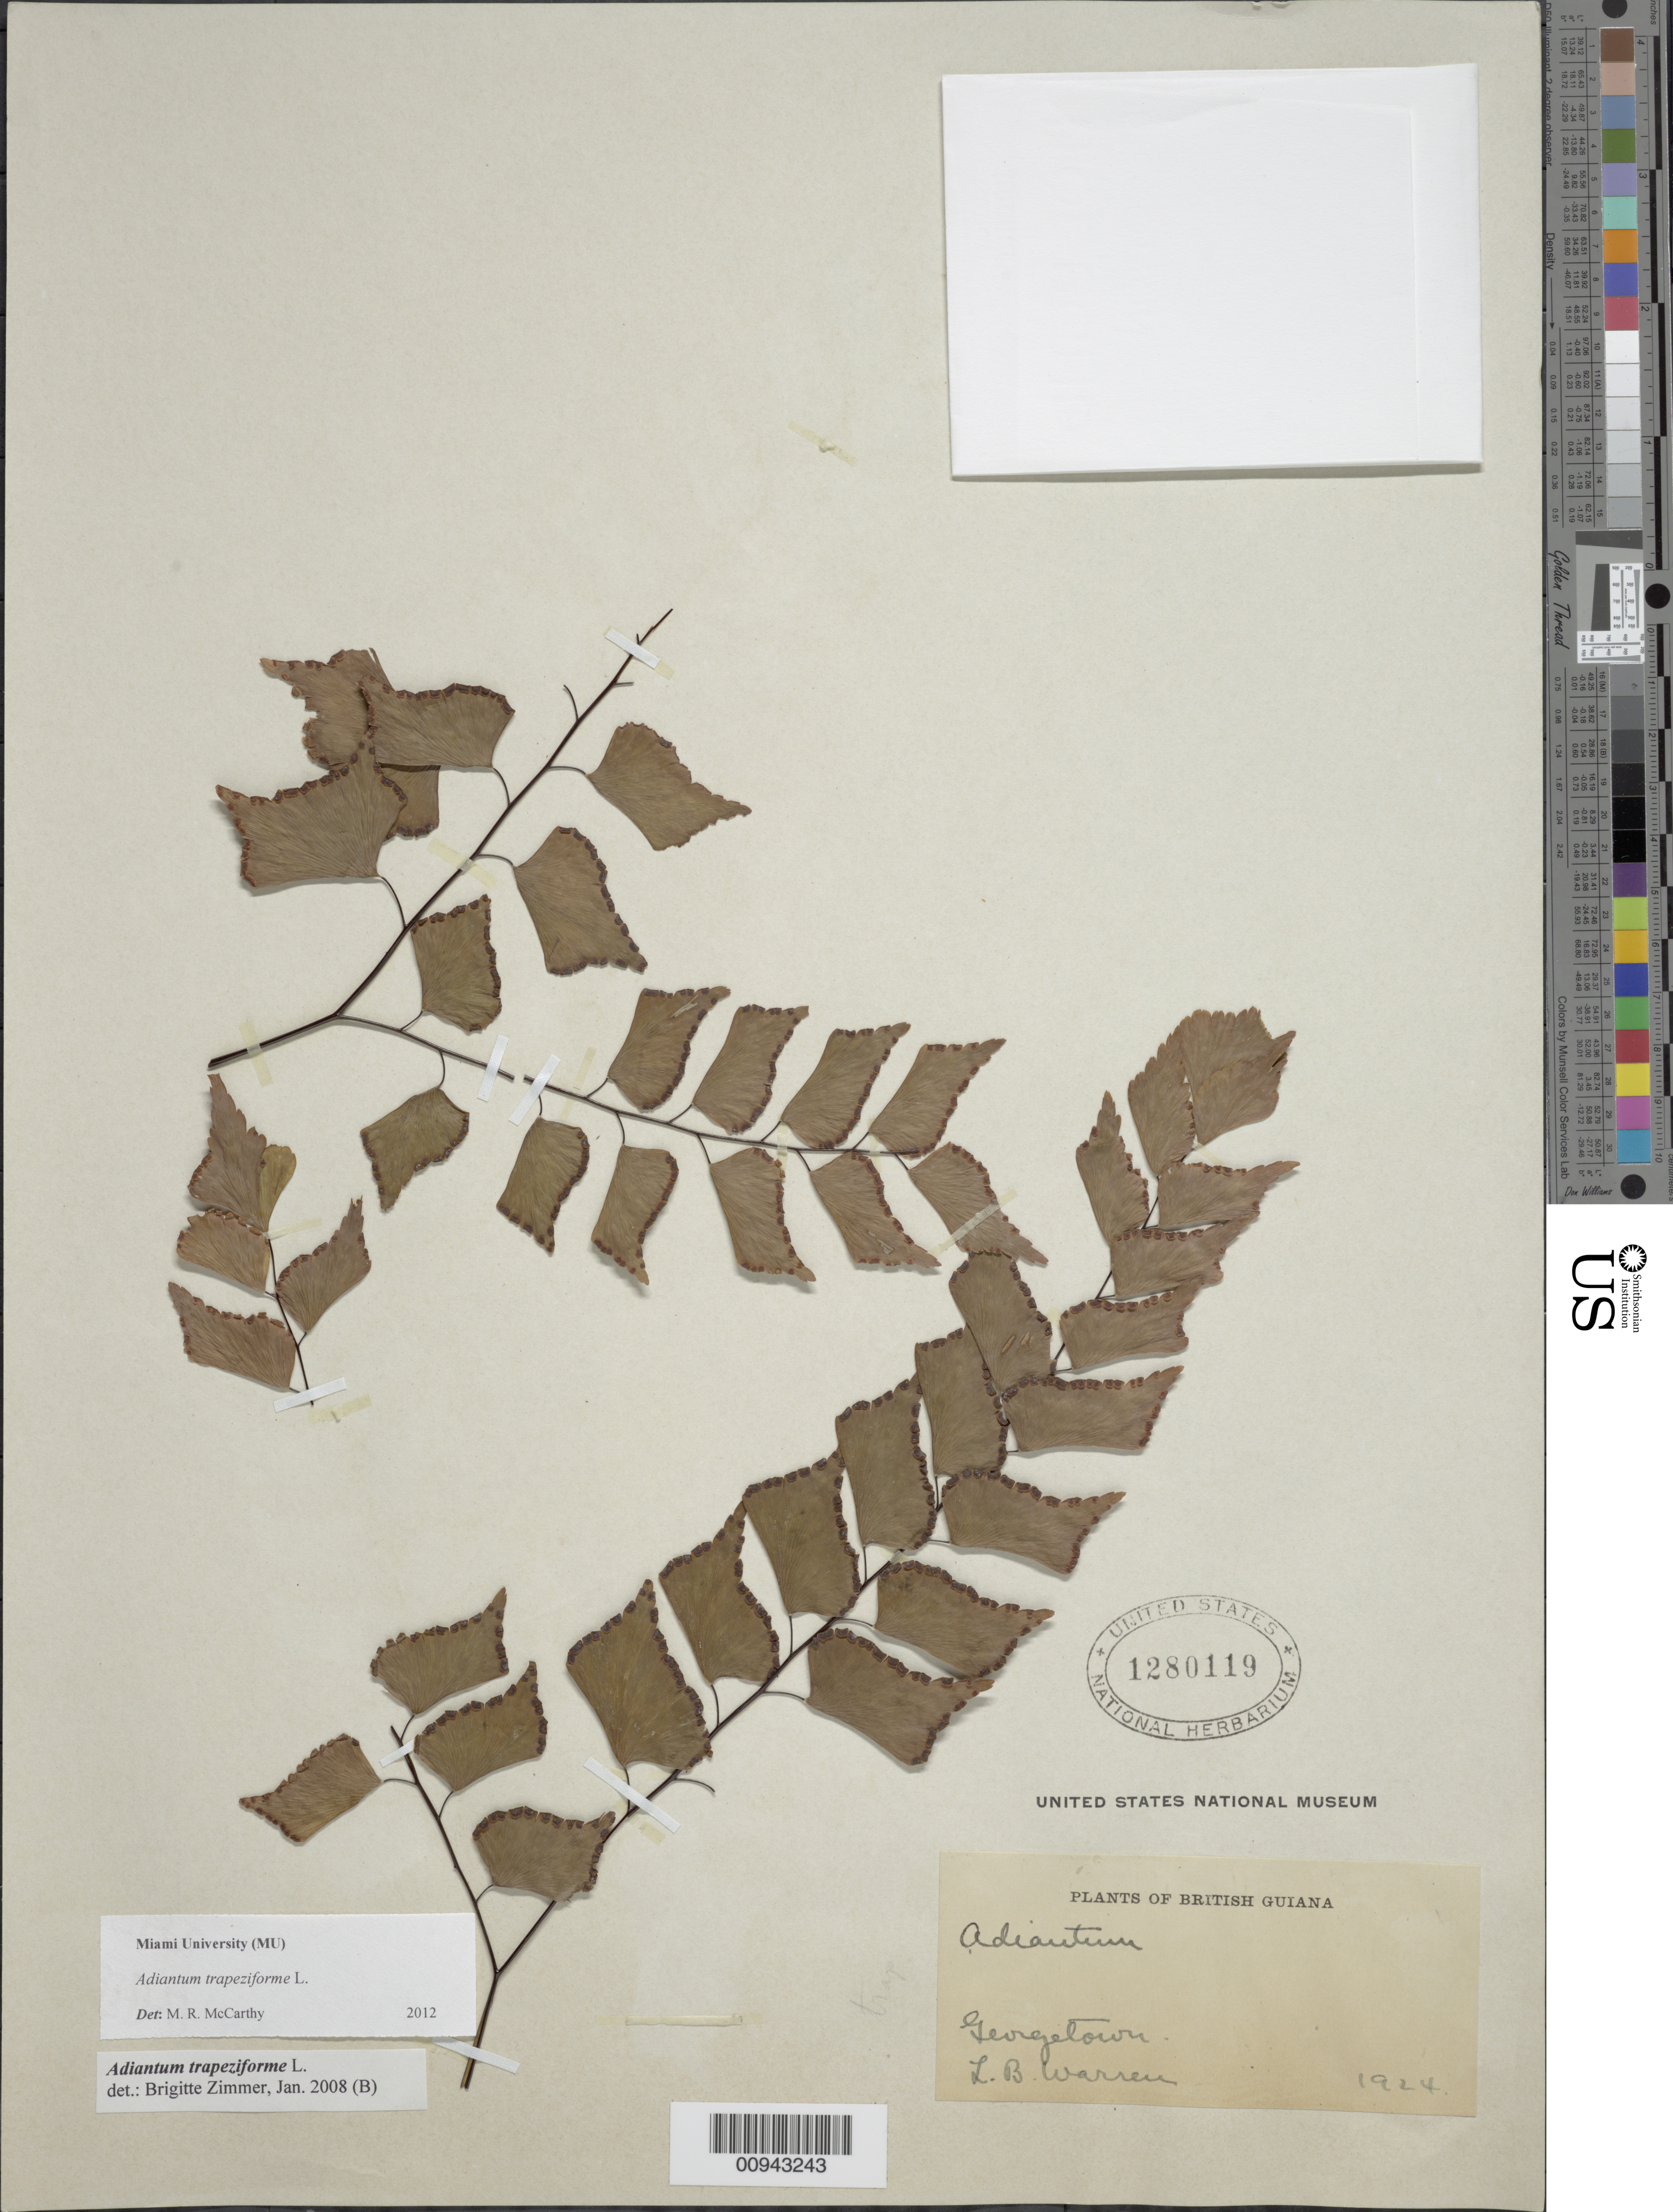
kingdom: Plantae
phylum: Tracheophyta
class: Polypodiopsida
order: Polypodiales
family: Pteridaceae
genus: Adiantum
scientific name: Adiantum trapeziforme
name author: L.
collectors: L. Warren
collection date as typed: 1924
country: Guyana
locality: Georgetown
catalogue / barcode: US 1280119